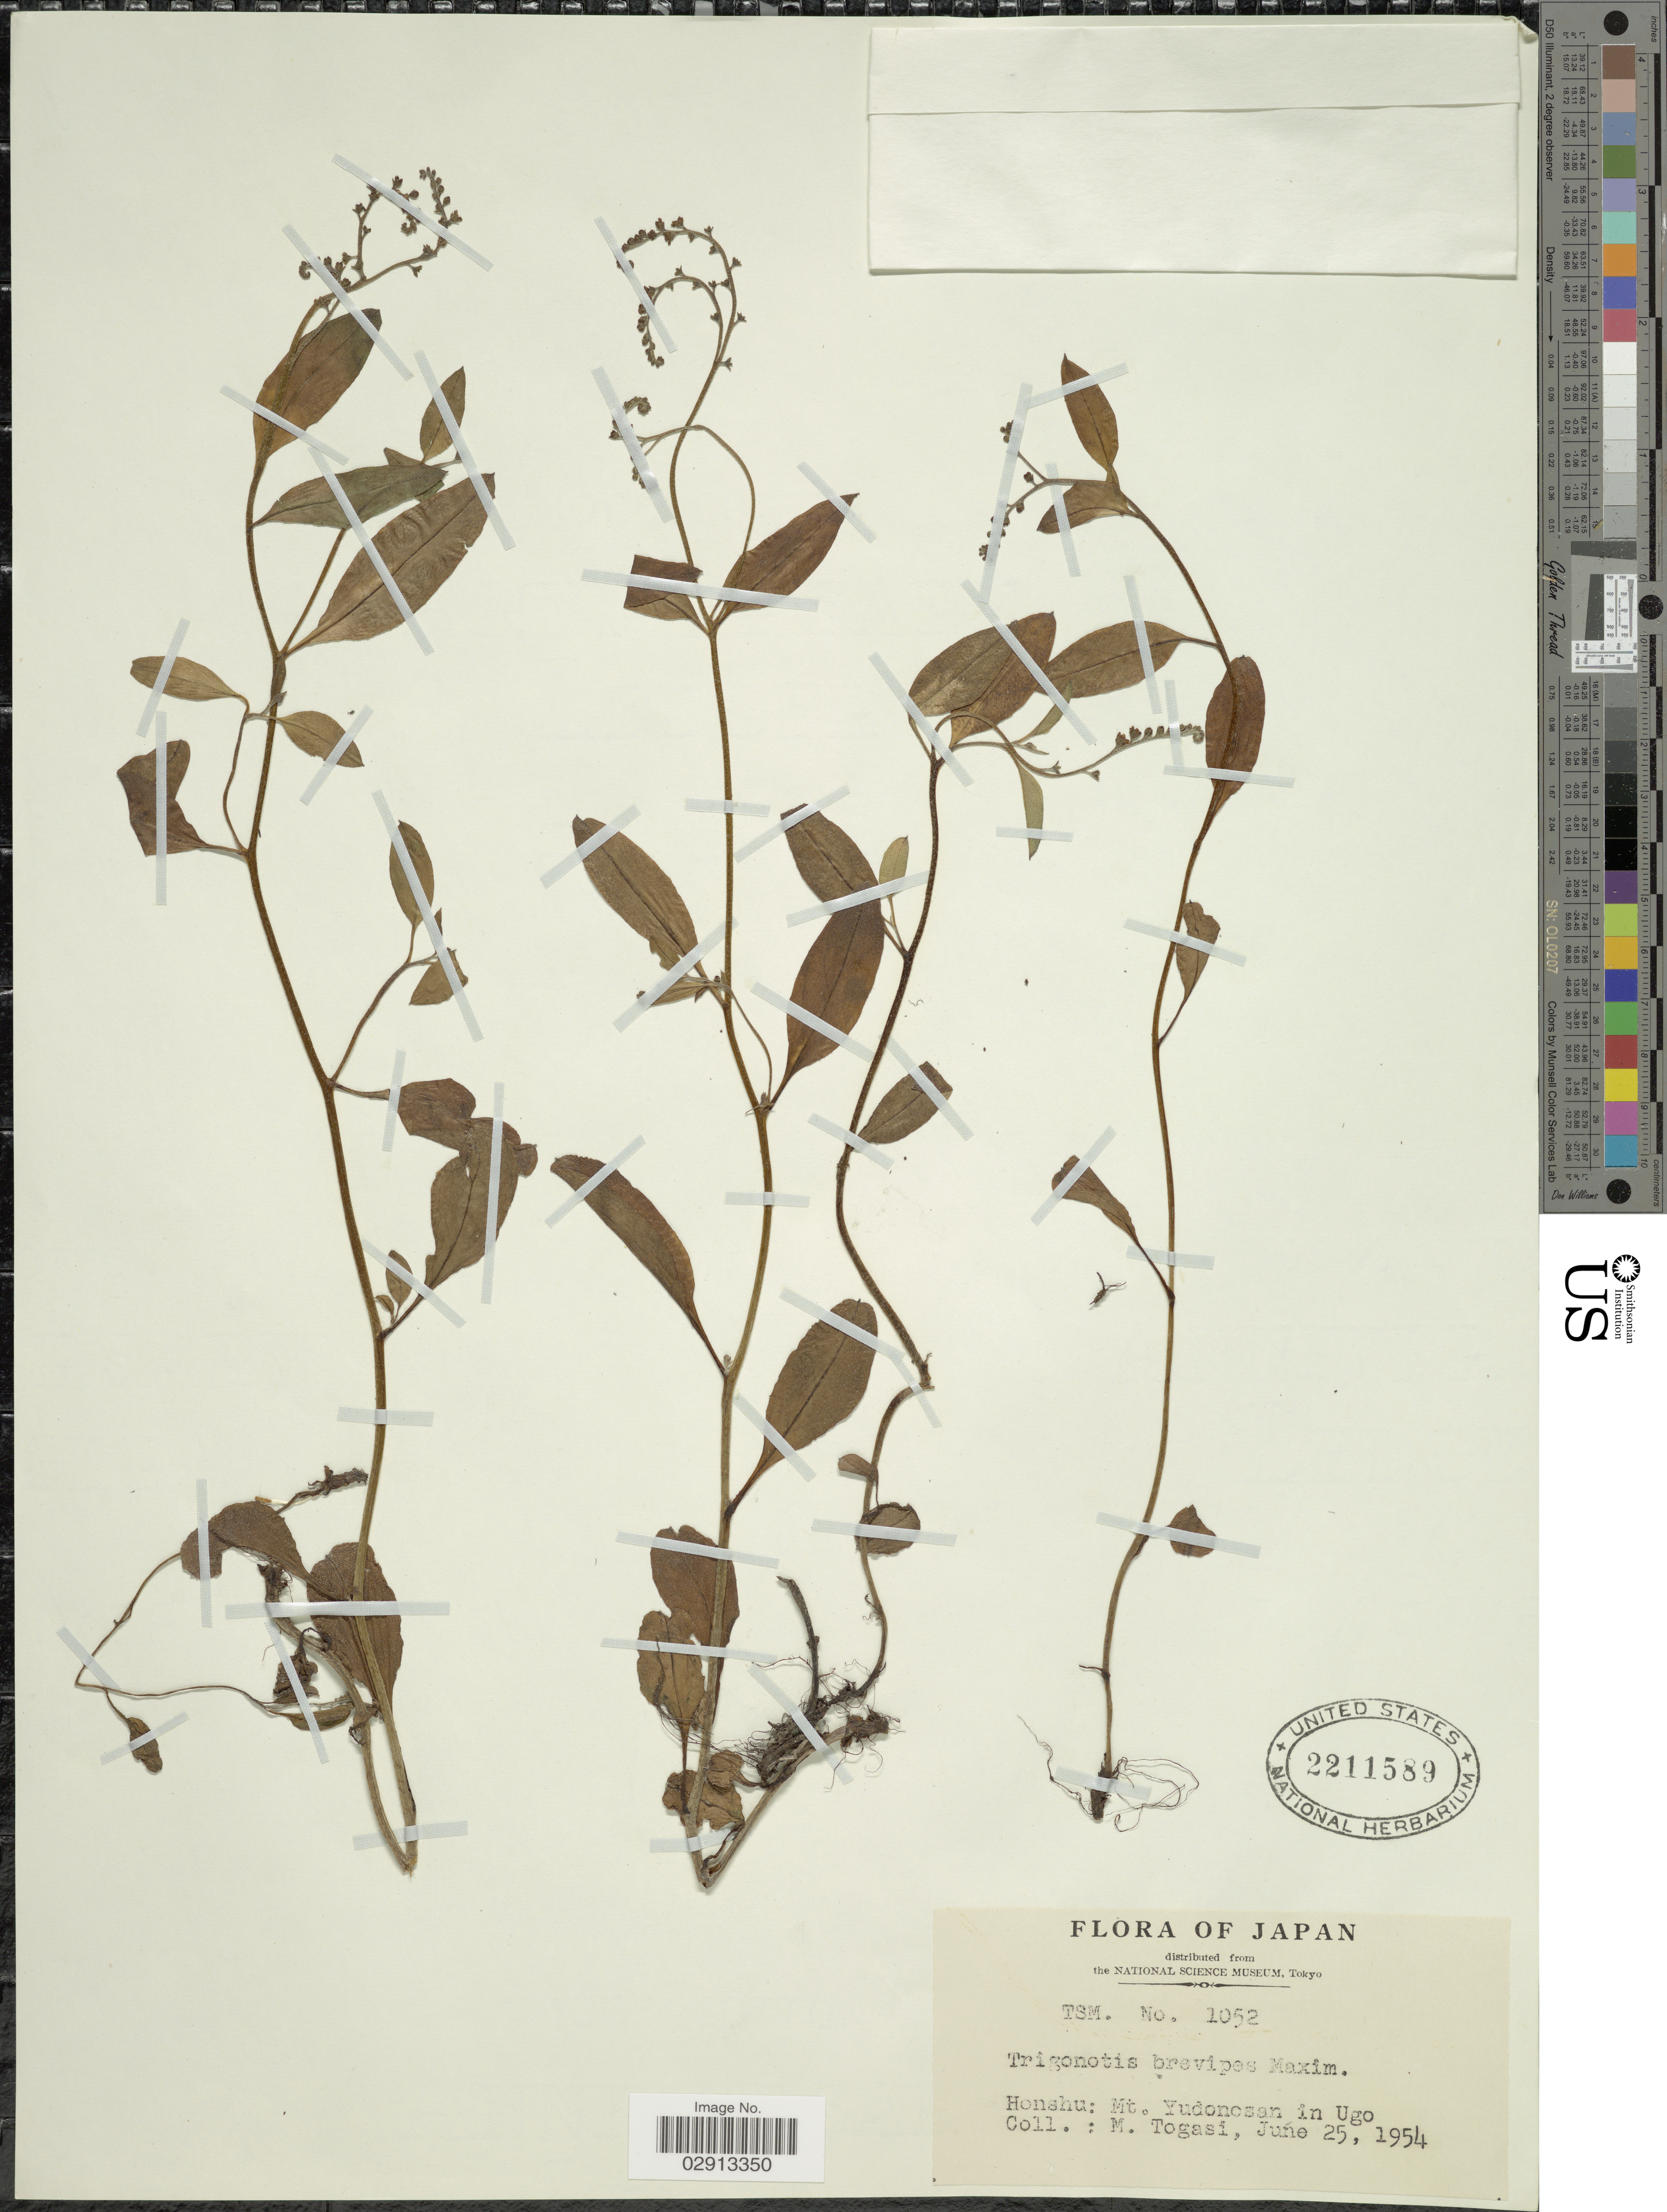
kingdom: Plantae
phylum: Tracheophyta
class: Magnoliopsida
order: Boraginales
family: Boraginaceae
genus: Trigonotis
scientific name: Trigonotis brevipes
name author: Maxim.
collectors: M. Togasi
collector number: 1052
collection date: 1954-06-25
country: Japan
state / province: Akita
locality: Honshu: Mt. Yudonosan in Ugo.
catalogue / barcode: US 2211589